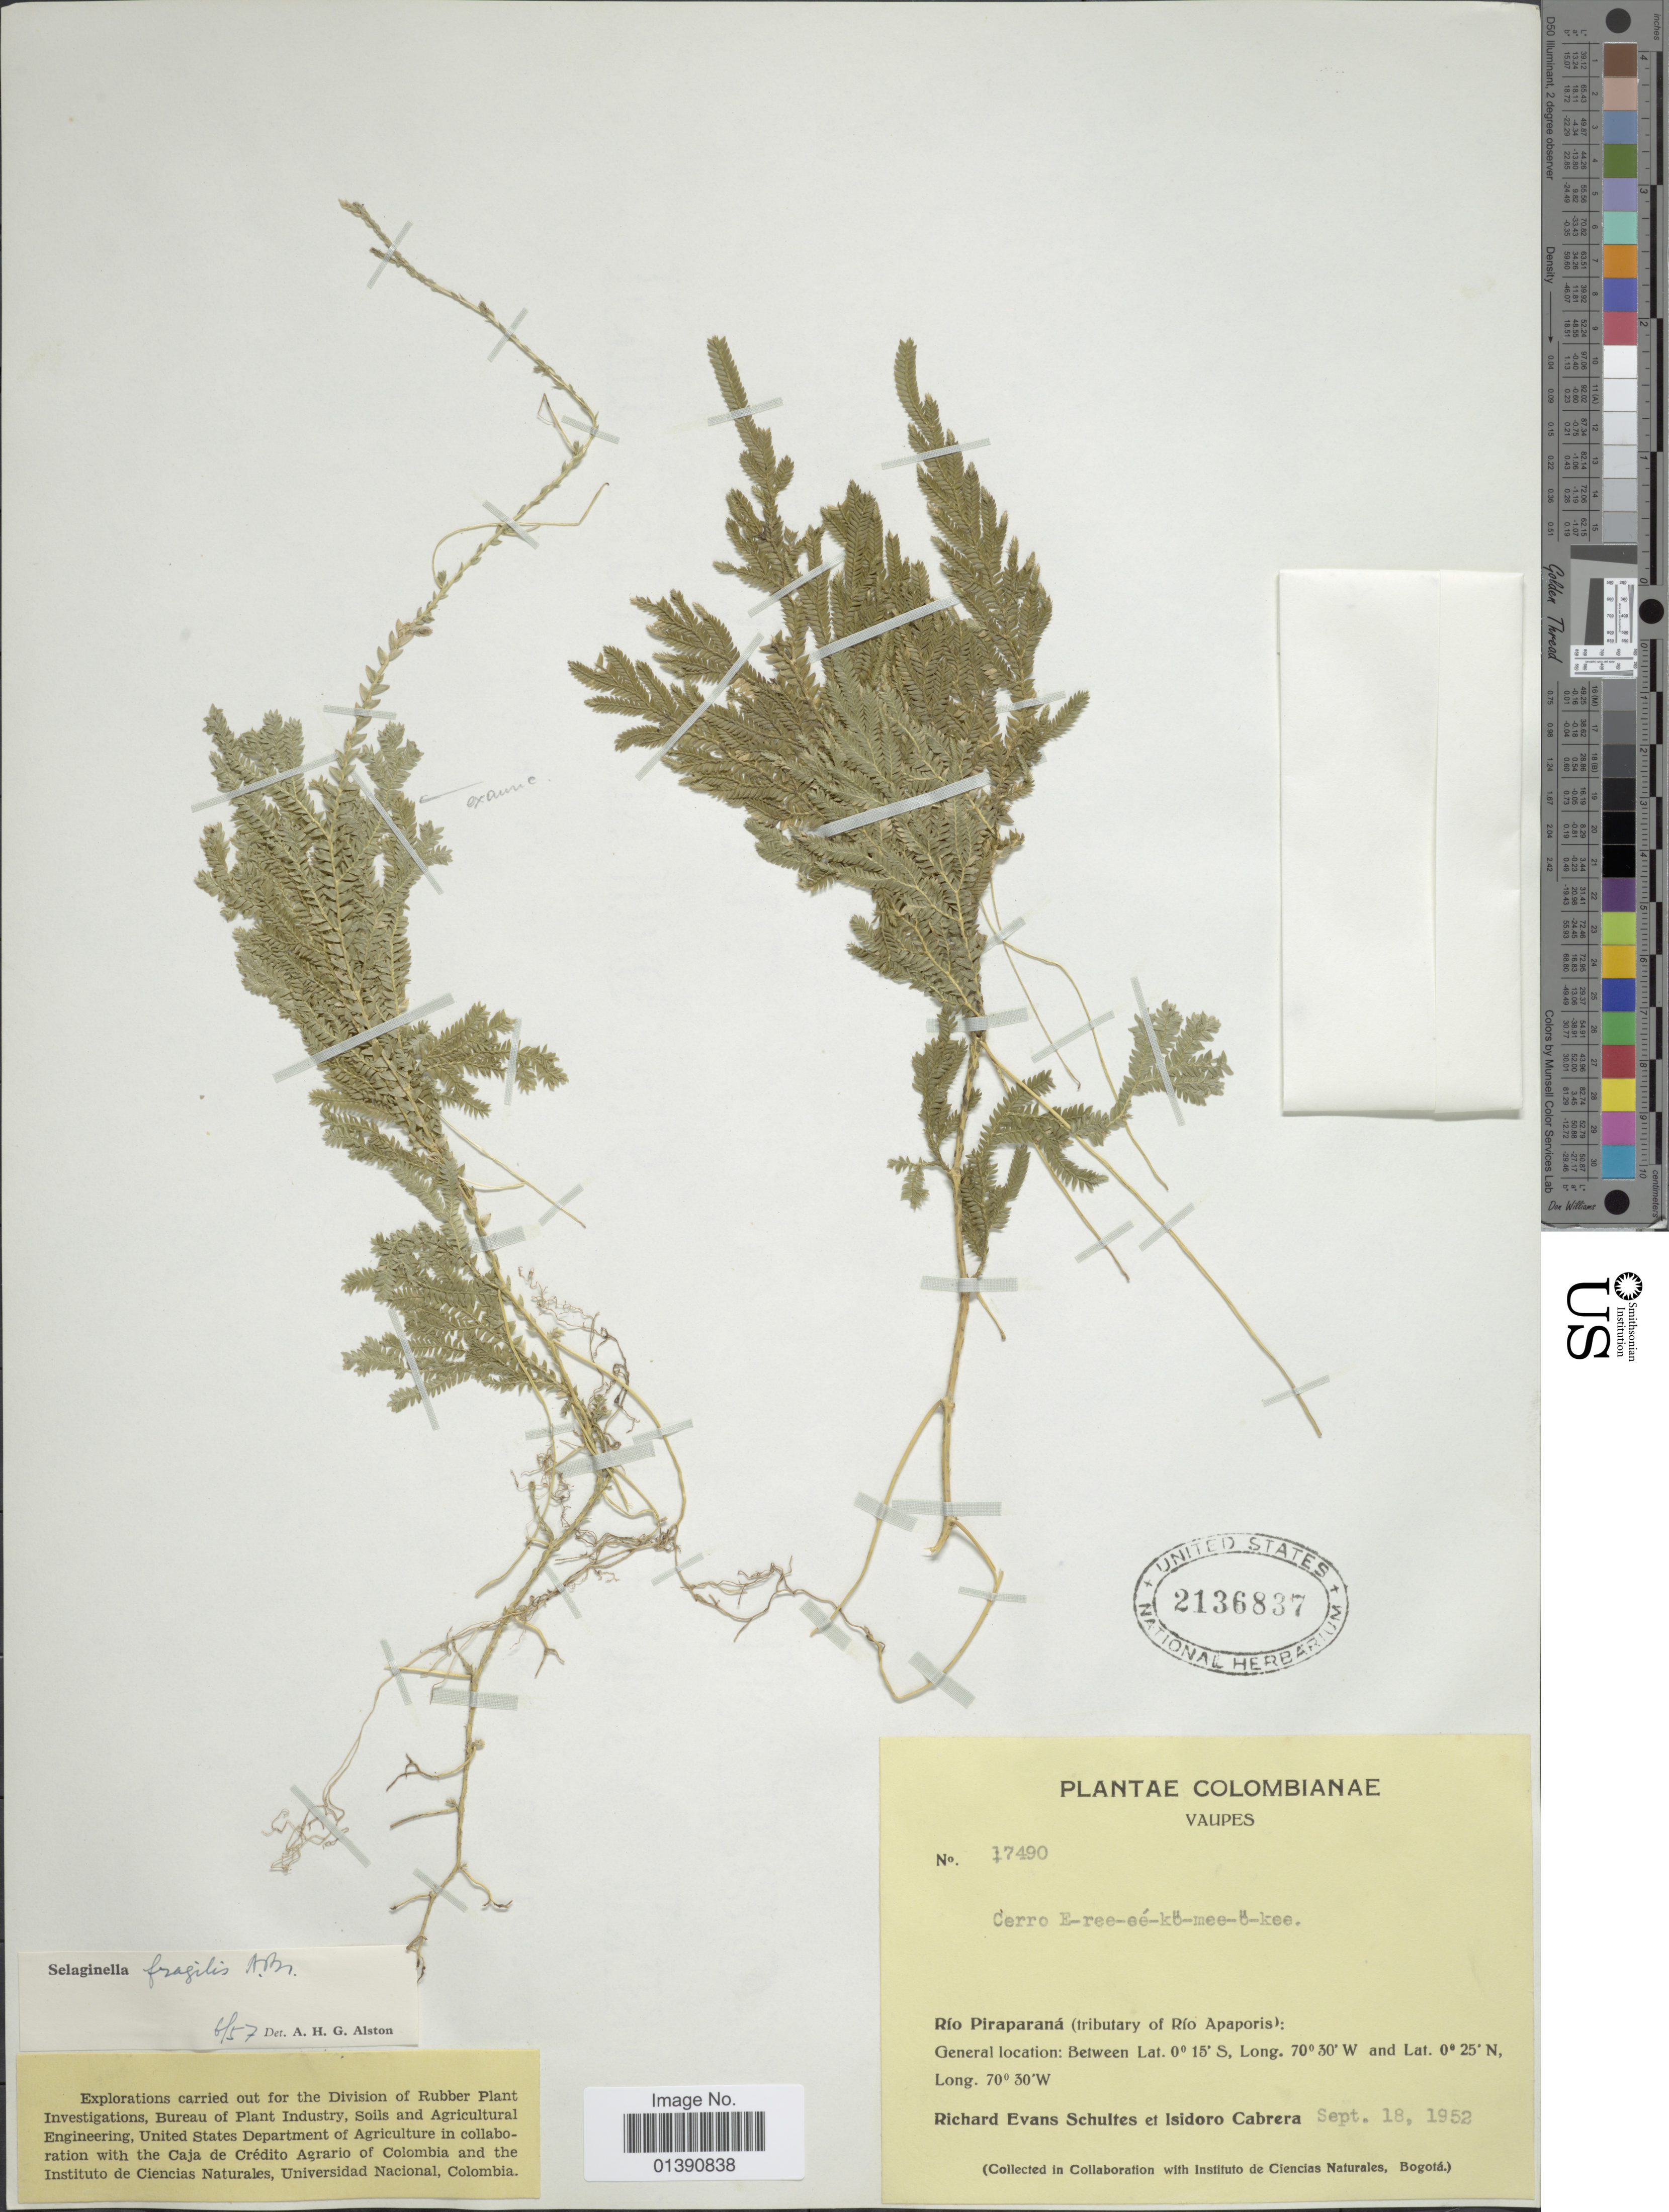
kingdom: Plantae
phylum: Tracheophyta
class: Lycopodiopsida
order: Selaginellales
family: Selaginellaceae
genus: Selaginella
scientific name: Selaginella fragilis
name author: A. Braun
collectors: R. E. Schultes & I. Cabrera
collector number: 17490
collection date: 1952-09-18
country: Colombia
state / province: Vaupés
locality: Rio Piraparaná (tributary of Rio Apaporis):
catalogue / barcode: US 2136837